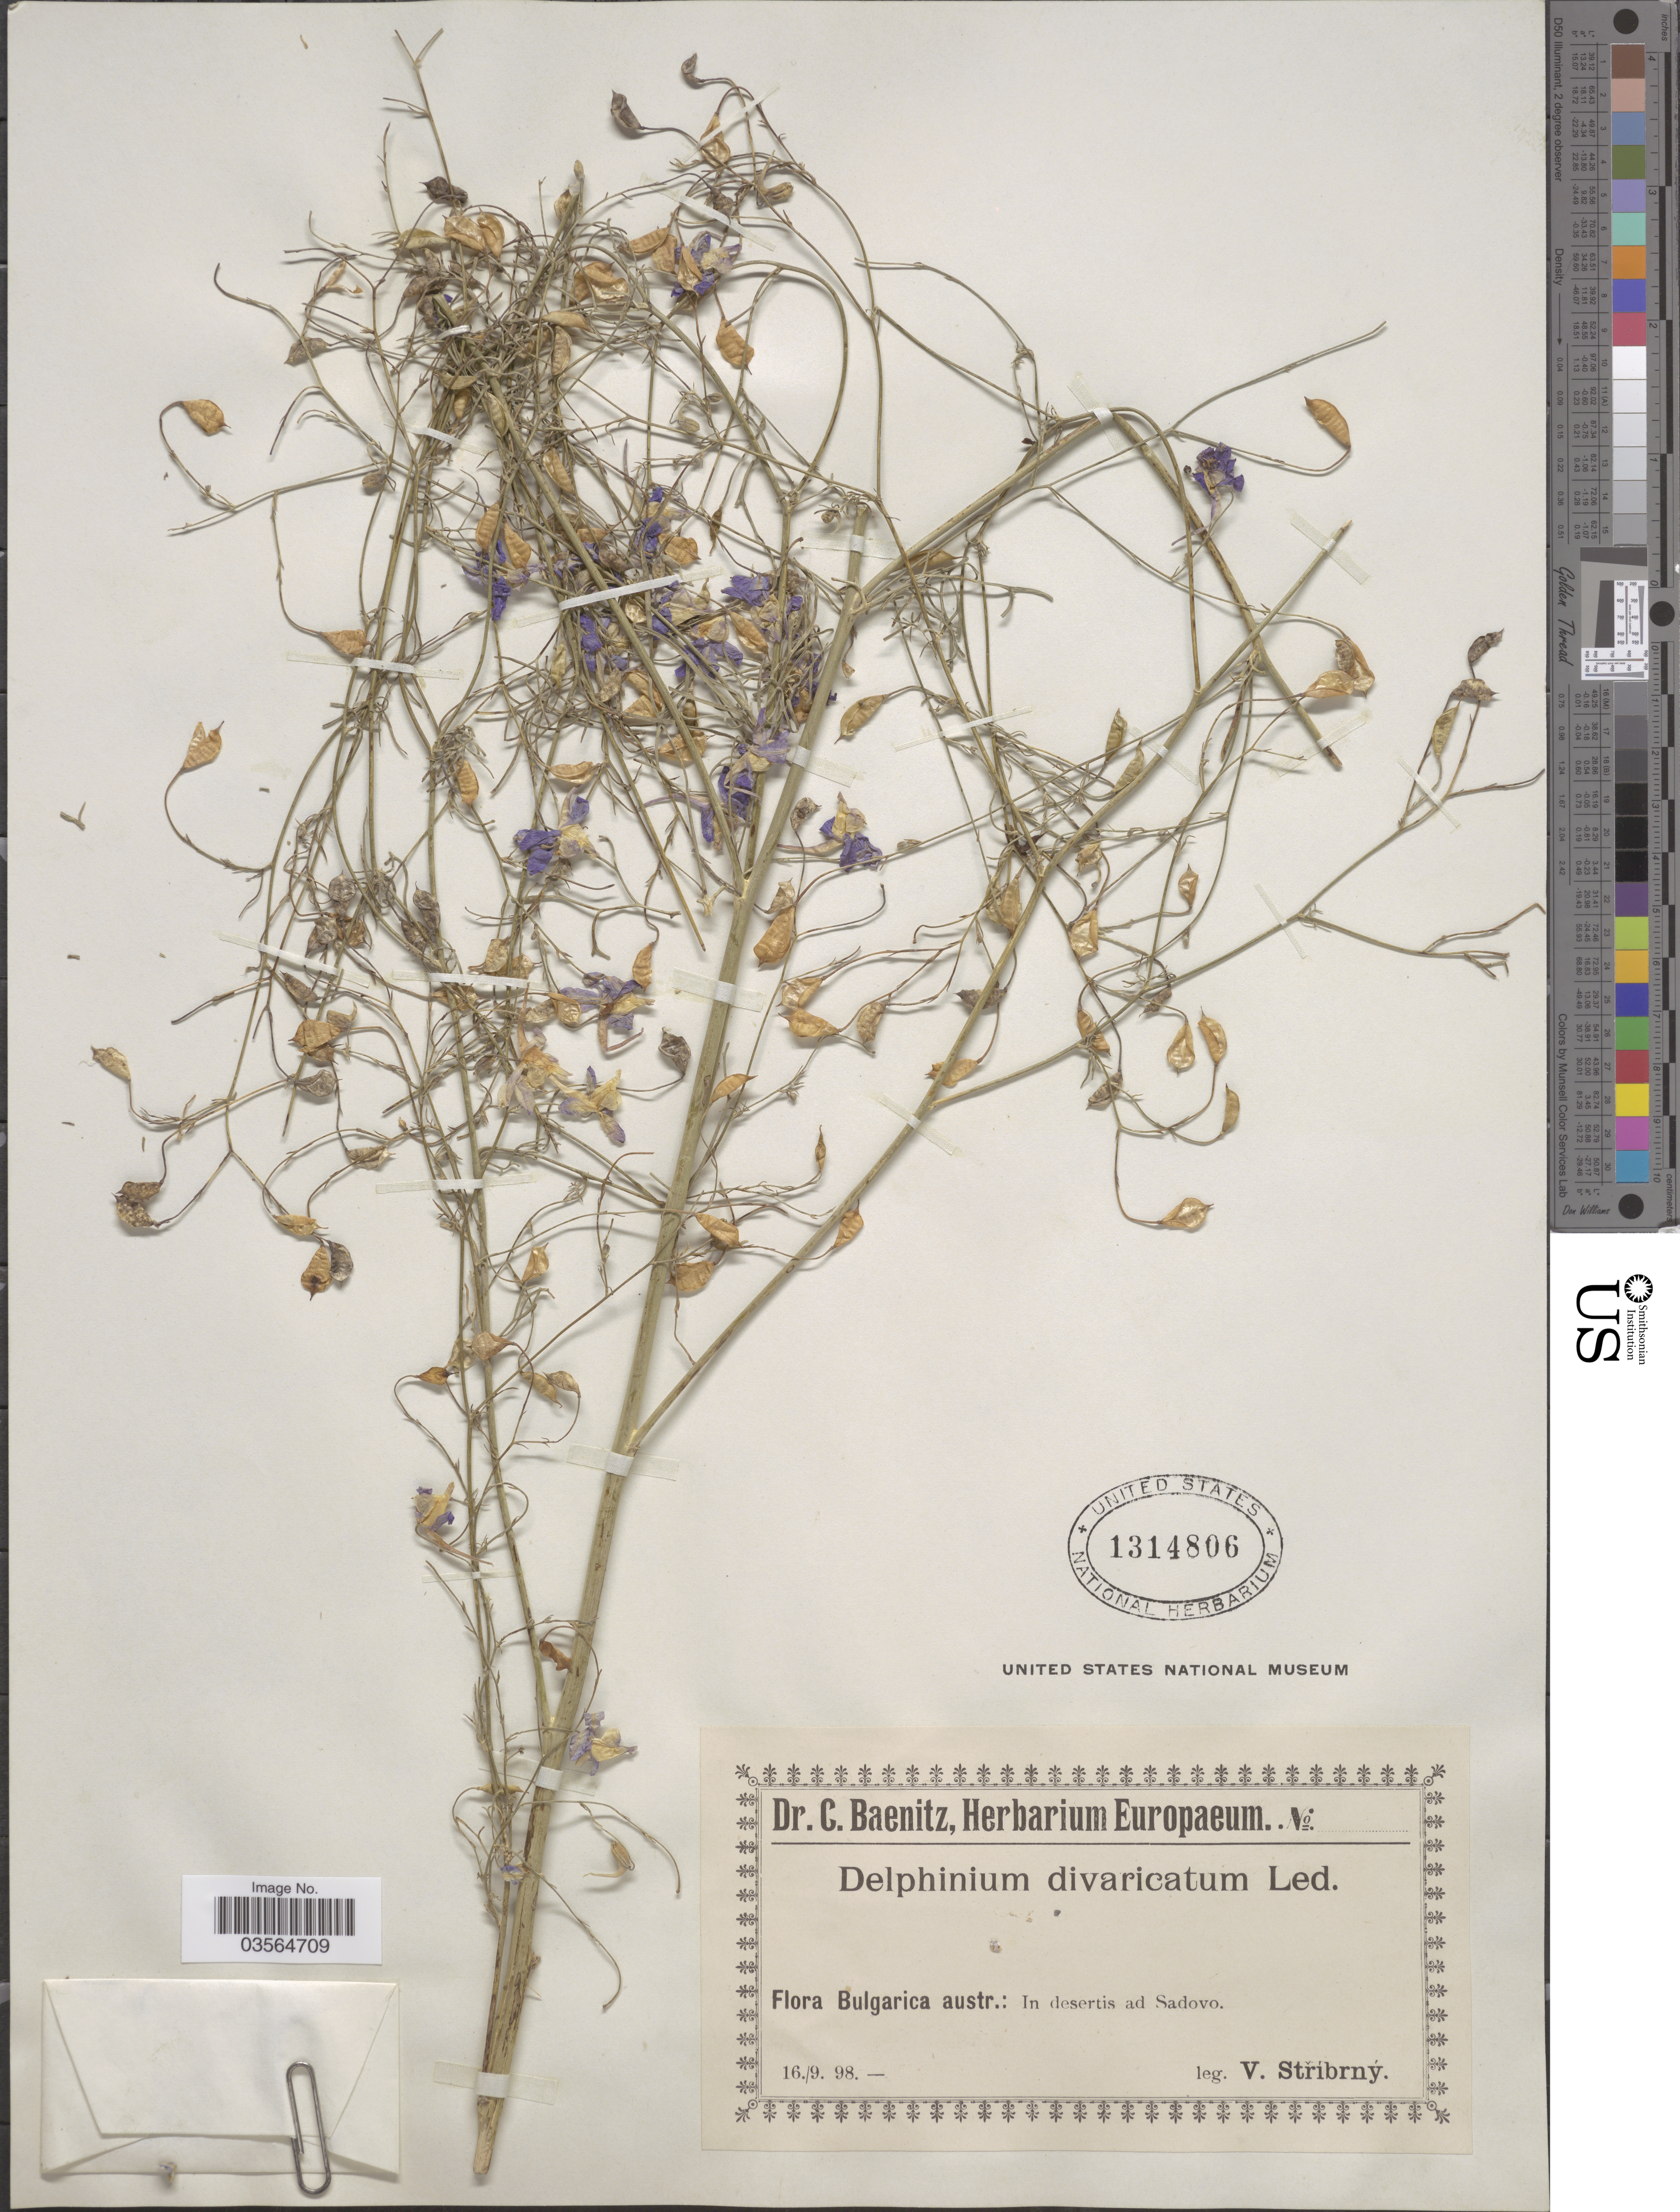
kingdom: Plantae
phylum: Tracheophyta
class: Magnoliopsida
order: Ranunculales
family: Ranunculaceae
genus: Delphinium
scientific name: Delphinium divaricatum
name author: Ledeb.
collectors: V. Stribrny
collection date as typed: Transcribed d/m/y: 16/9/98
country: Bulgaria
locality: Bulgarica austr.: In desertis ad Sadovo.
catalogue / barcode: US 1314806